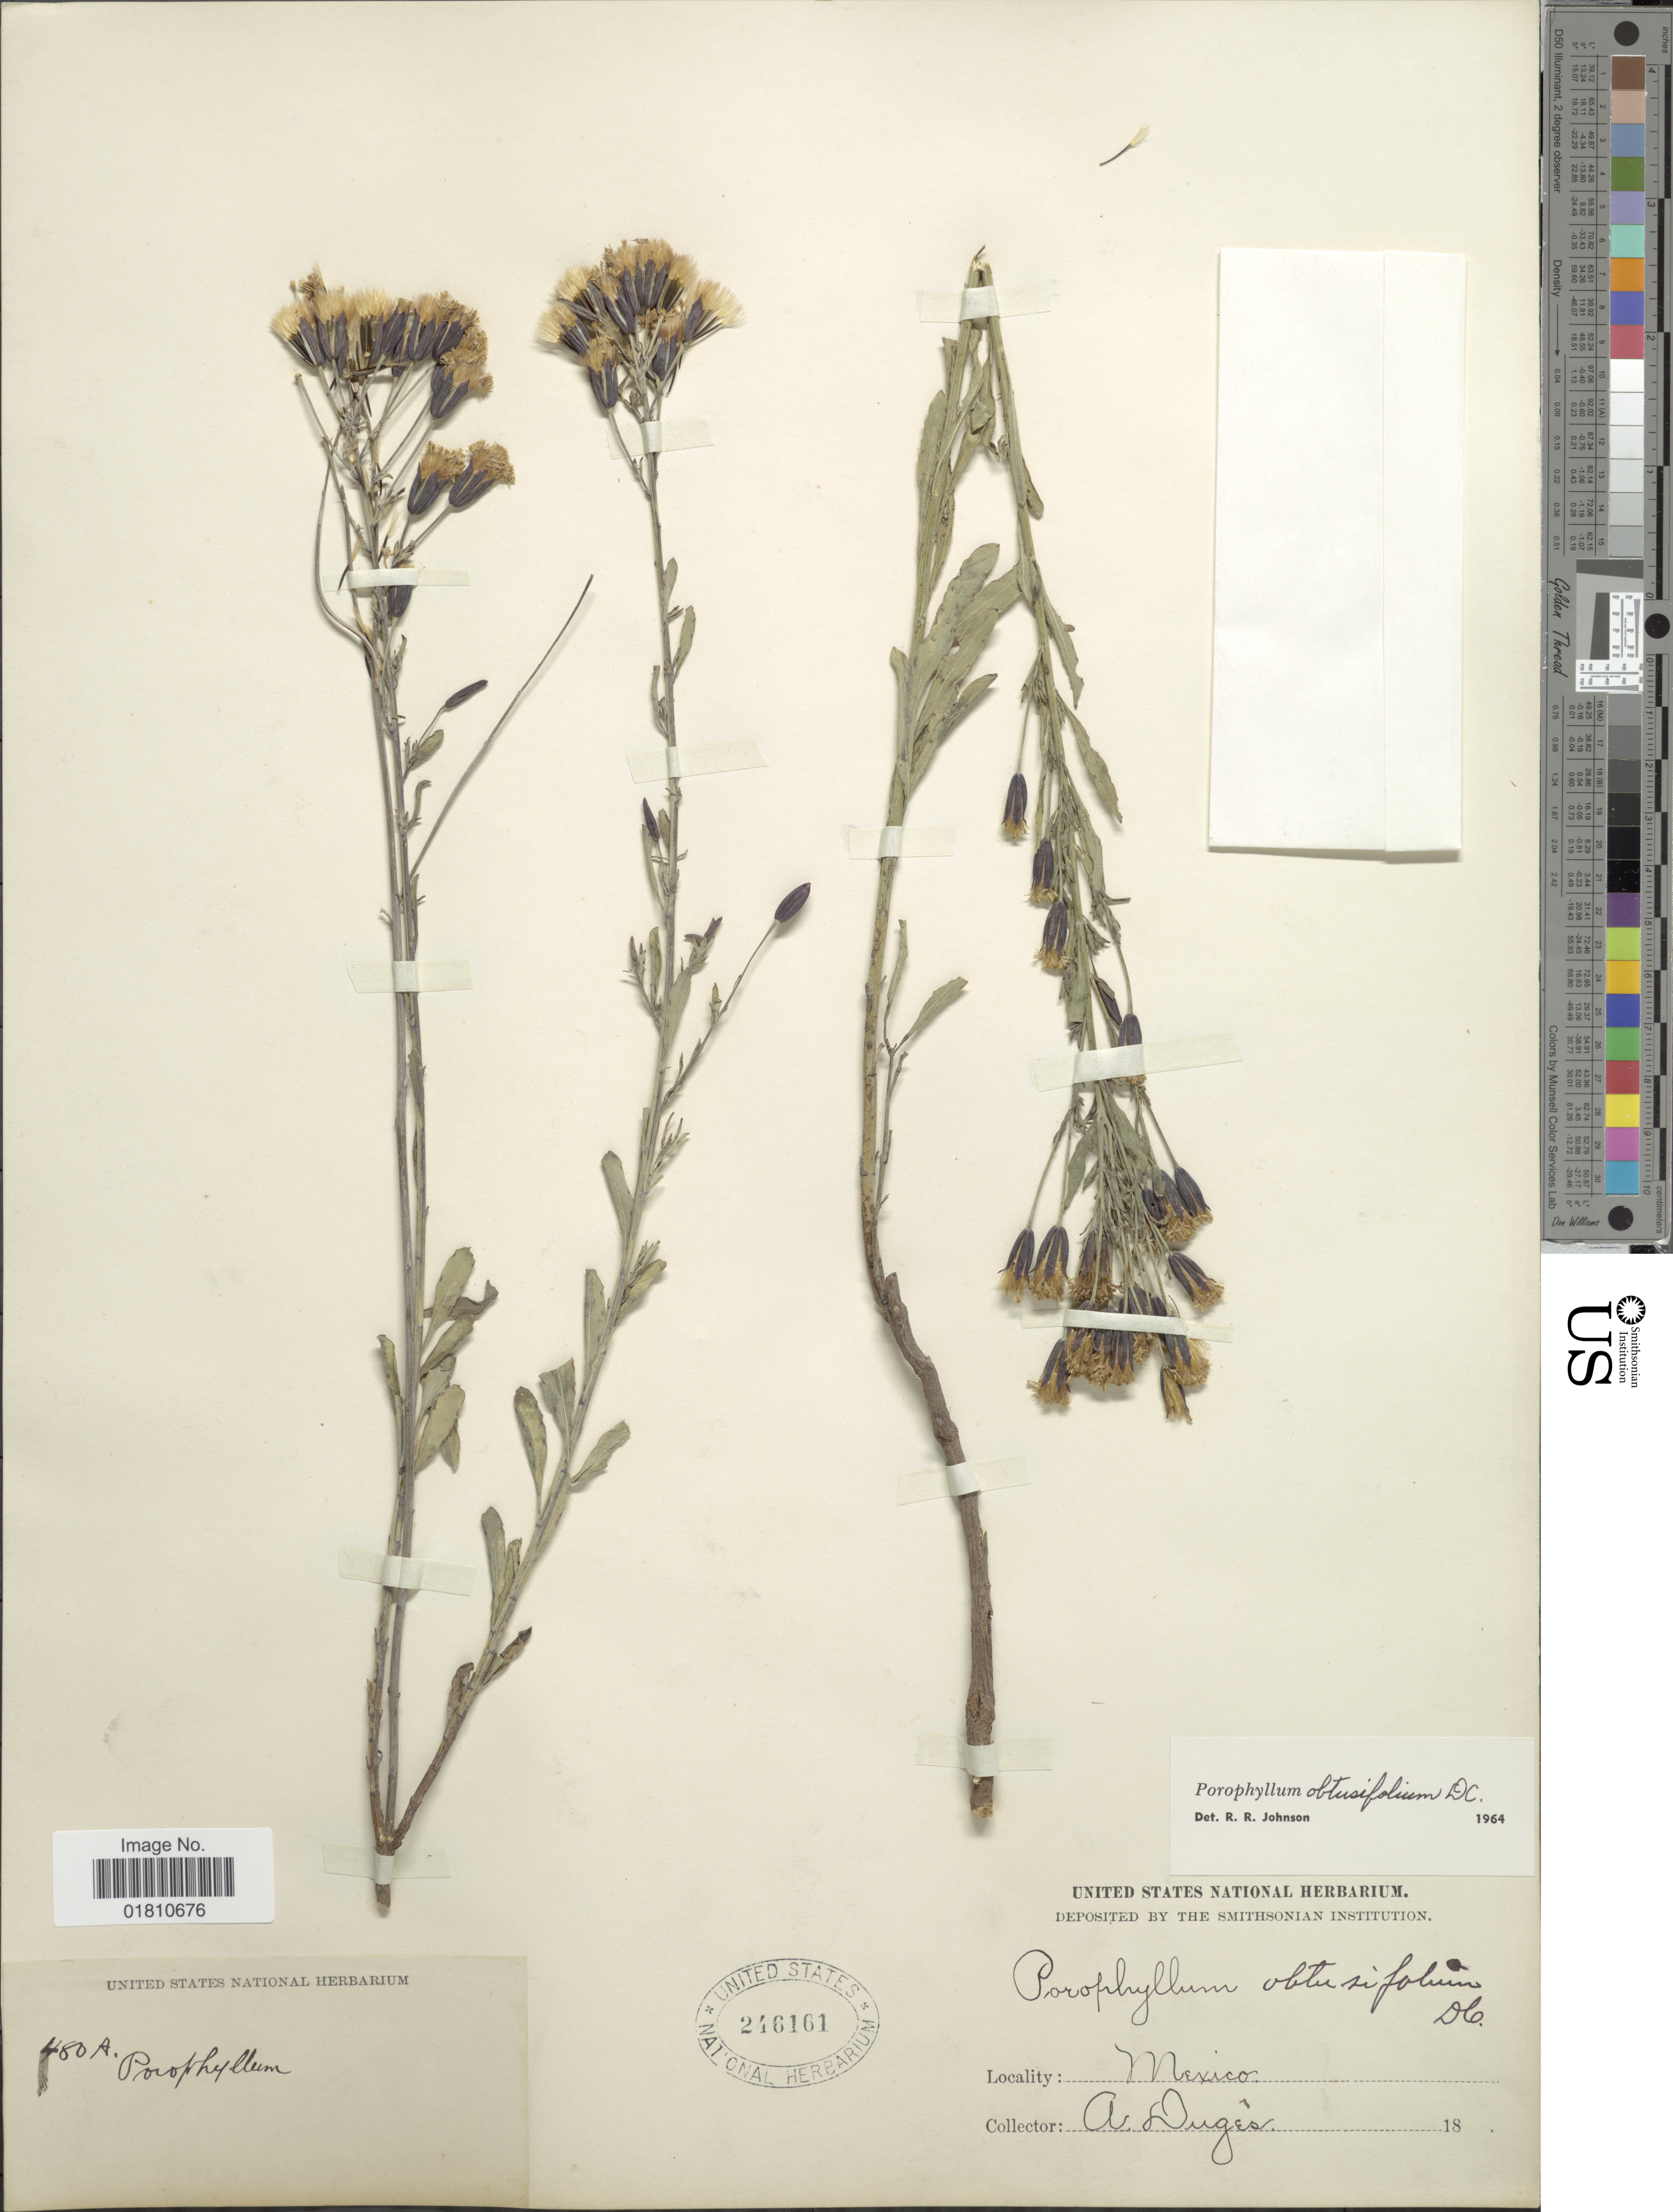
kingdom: Plantae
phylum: Tracheophyta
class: Magnoliopsida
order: Asterales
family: Asteraceae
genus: Porophyllum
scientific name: Porophyllum obtusifolium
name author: DC.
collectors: A. Duges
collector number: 480A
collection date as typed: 18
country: Mexico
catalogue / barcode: US 246161